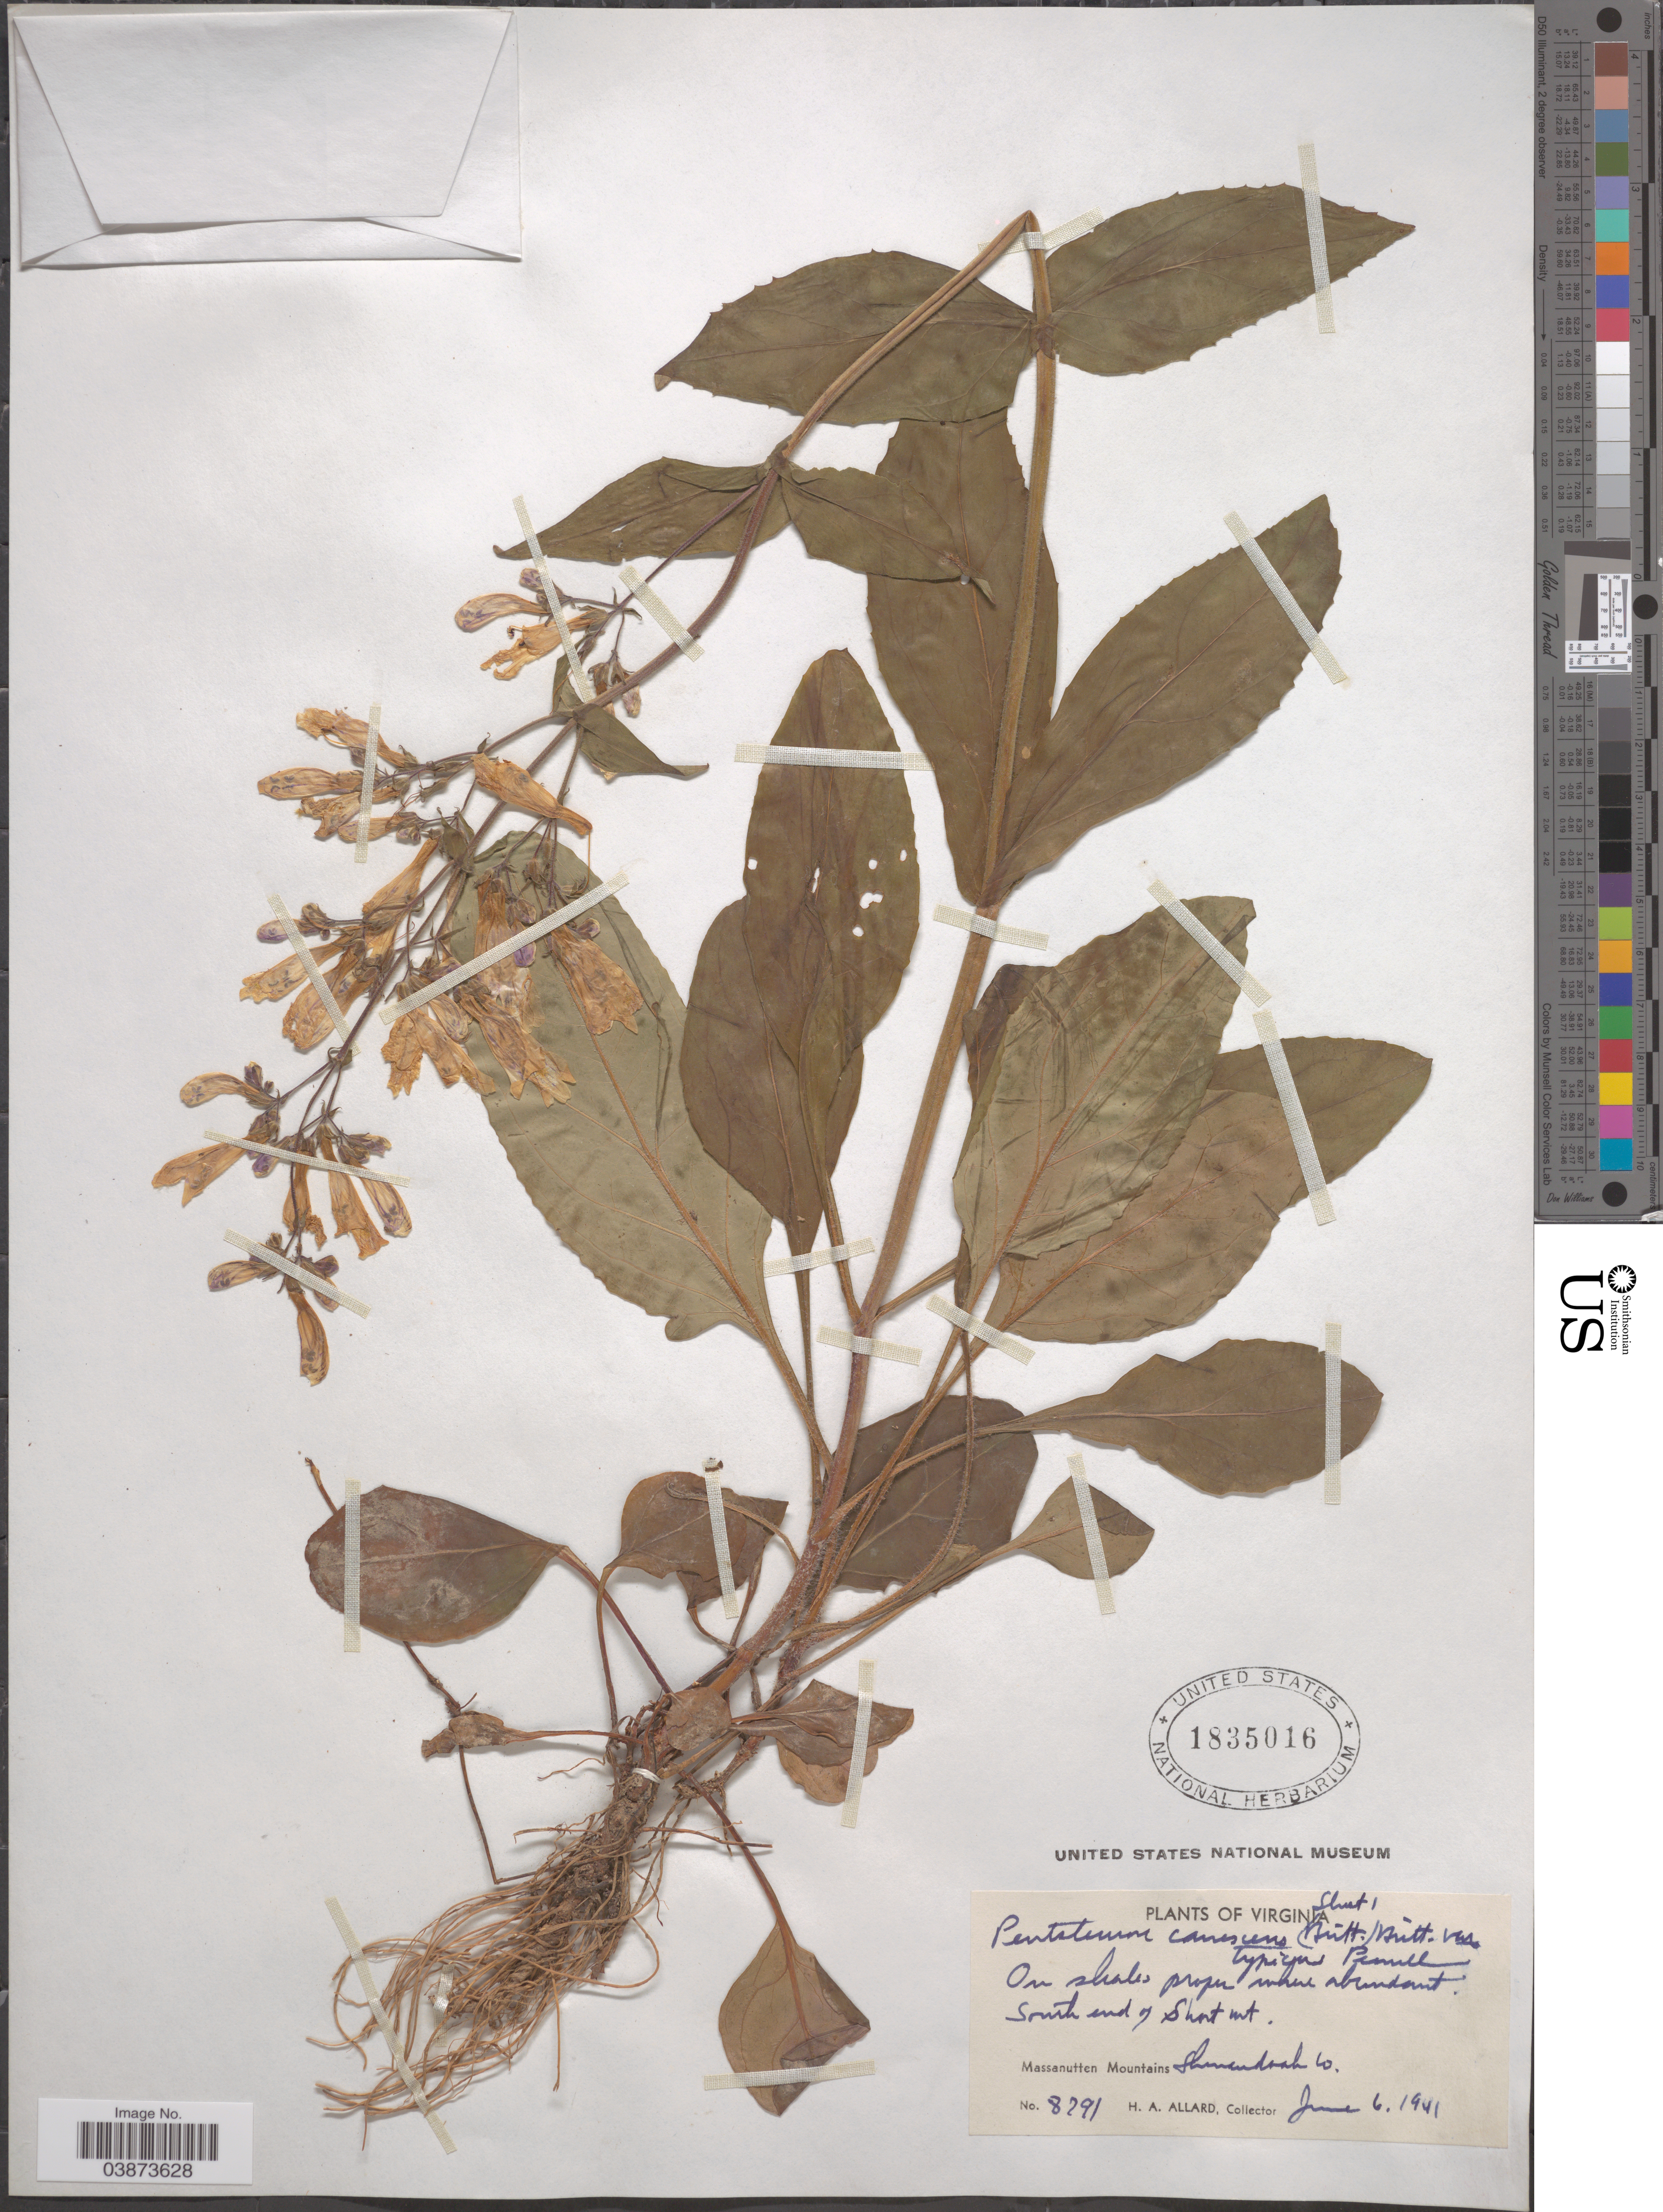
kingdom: Plantae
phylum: Tracheophyta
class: Magnoliopsida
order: Lamiales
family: Plantaginaceae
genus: Penstemon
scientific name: Penstemon canescens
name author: L.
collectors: H. A. Allard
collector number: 8291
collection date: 1941-06-06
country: United States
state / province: Virginia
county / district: Shenandoah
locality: South end of Short mt. Massanutten Mountains. Shenandoah Co.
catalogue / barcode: US 1835016